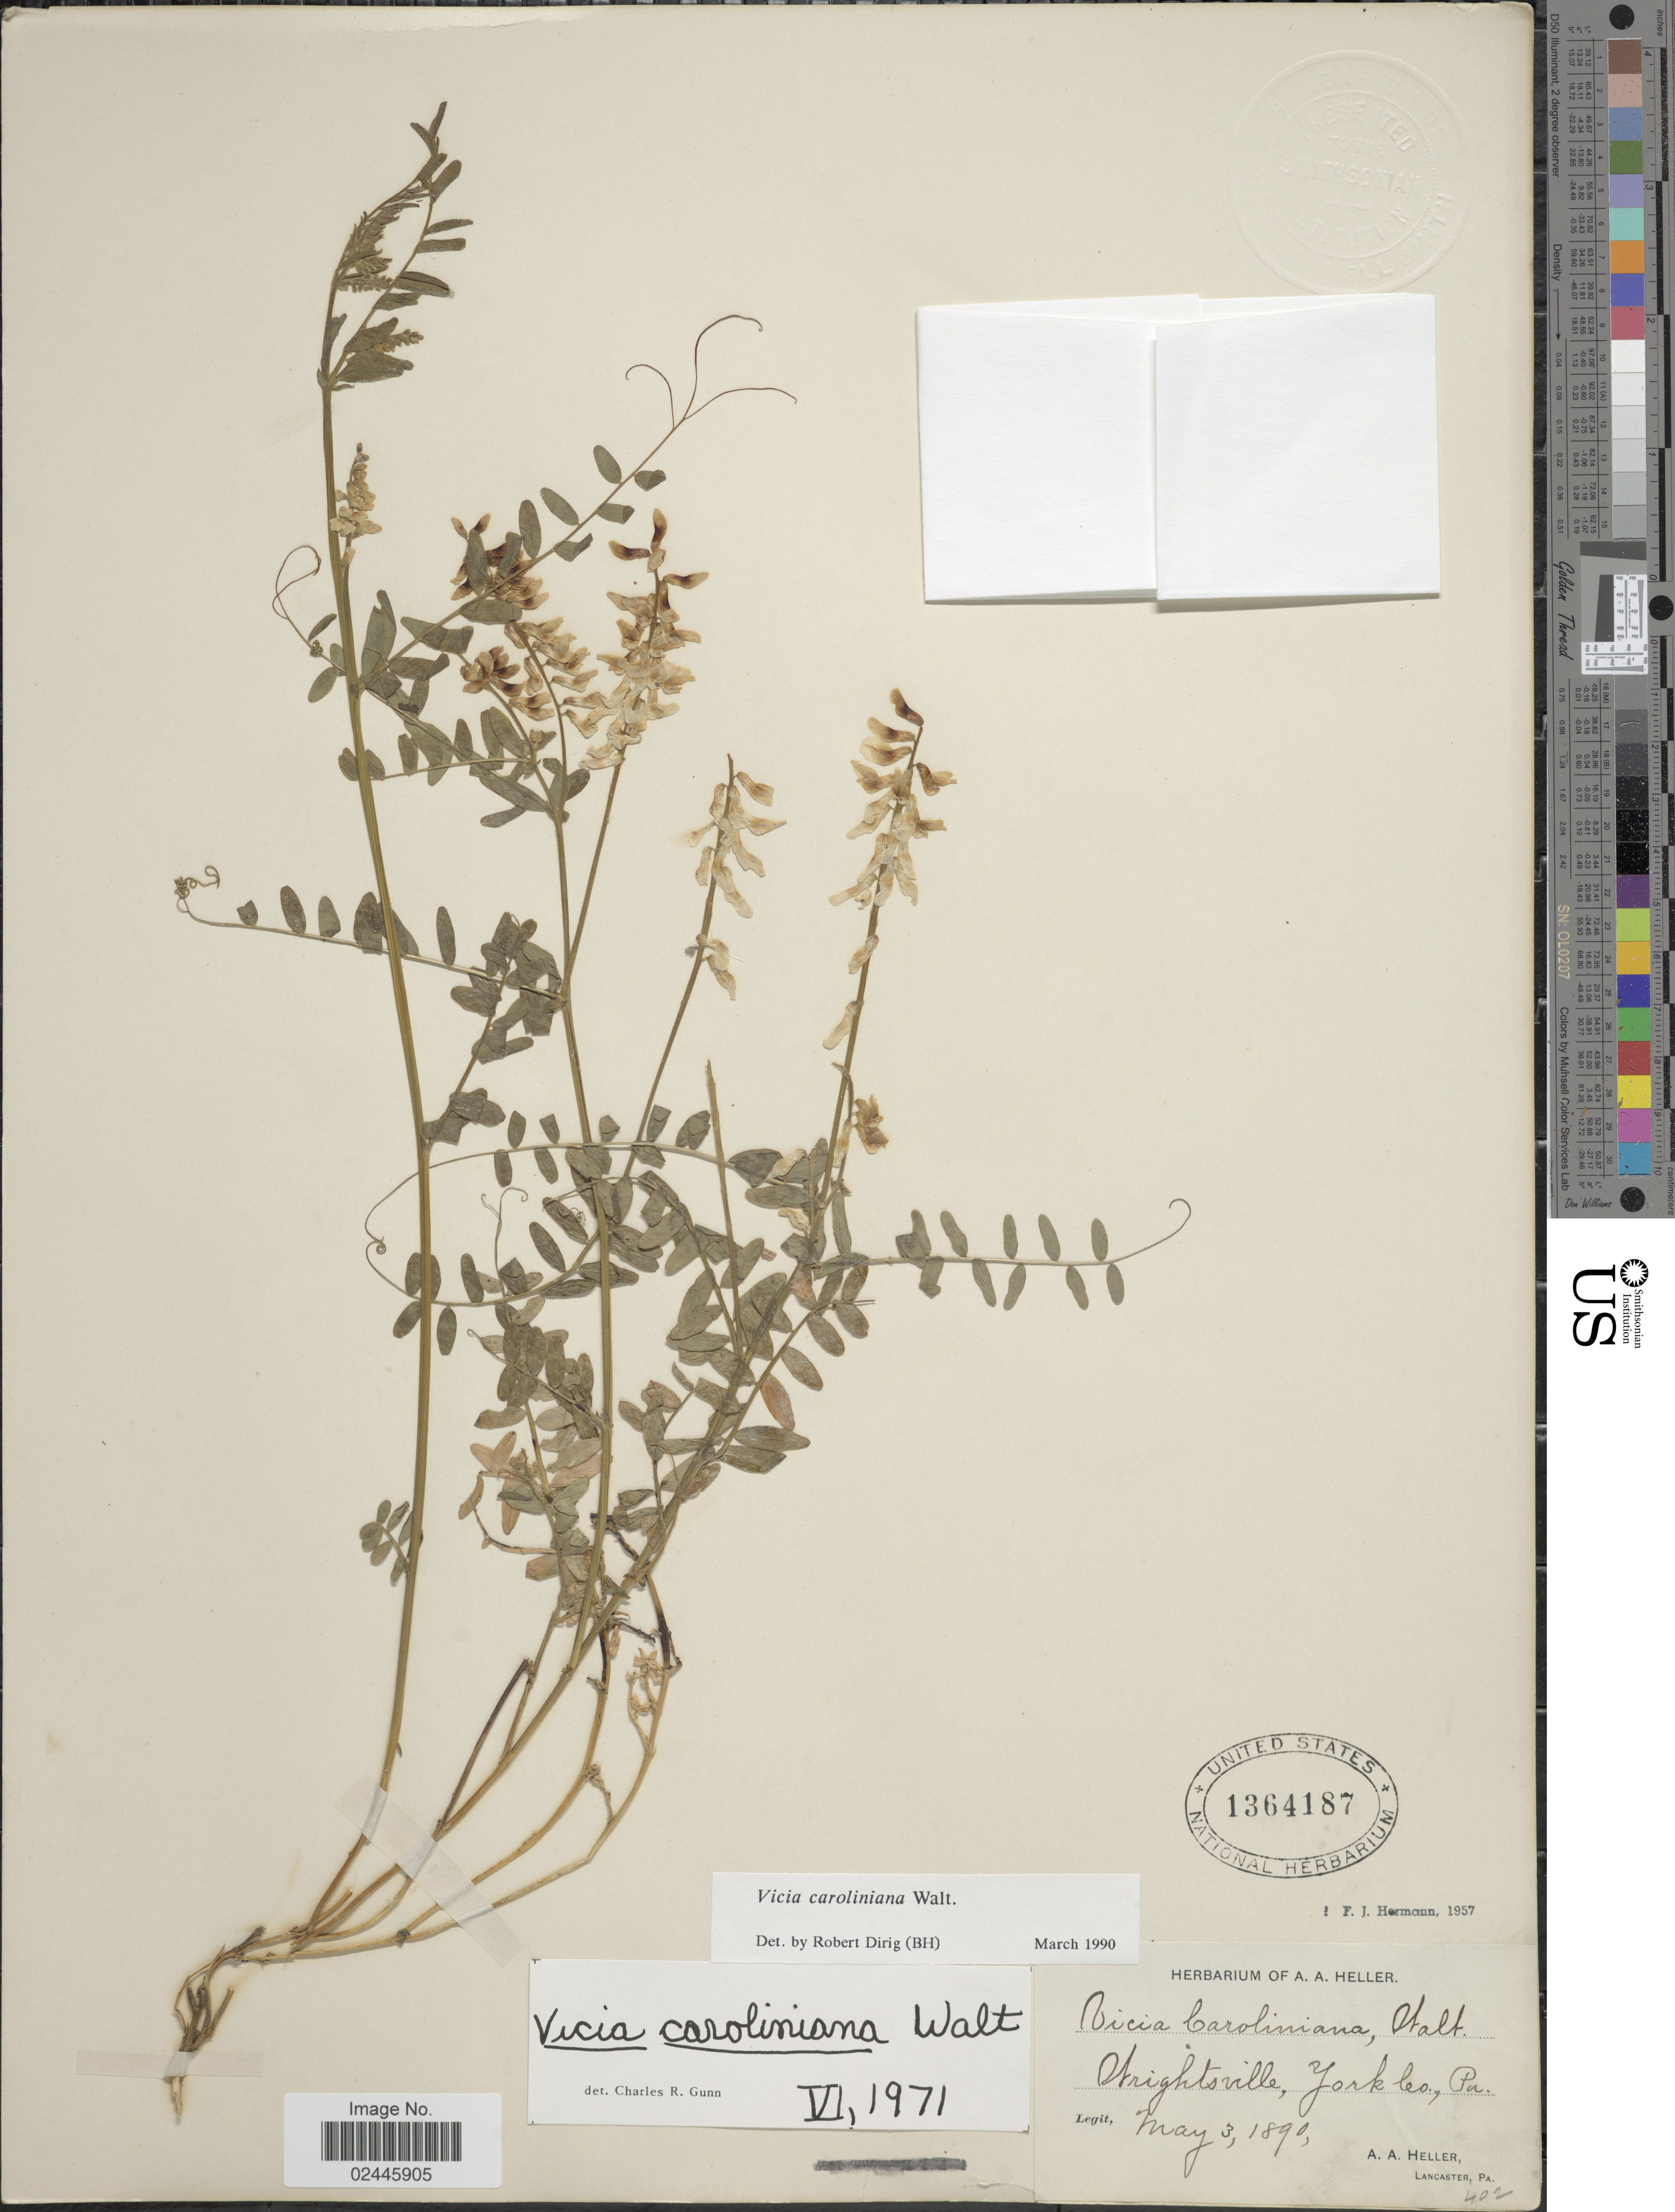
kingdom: Plantae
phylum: Tracheophyta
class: Magnoliopsida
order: Fabales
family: Fabaceae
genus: Vicia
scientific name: Vicia caroliniana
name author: Walter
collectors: A. A. Heller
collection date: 1890-05-03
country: United States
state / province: Pennsylvania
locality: Wrightsville, York Co.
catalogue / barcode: US 1364187